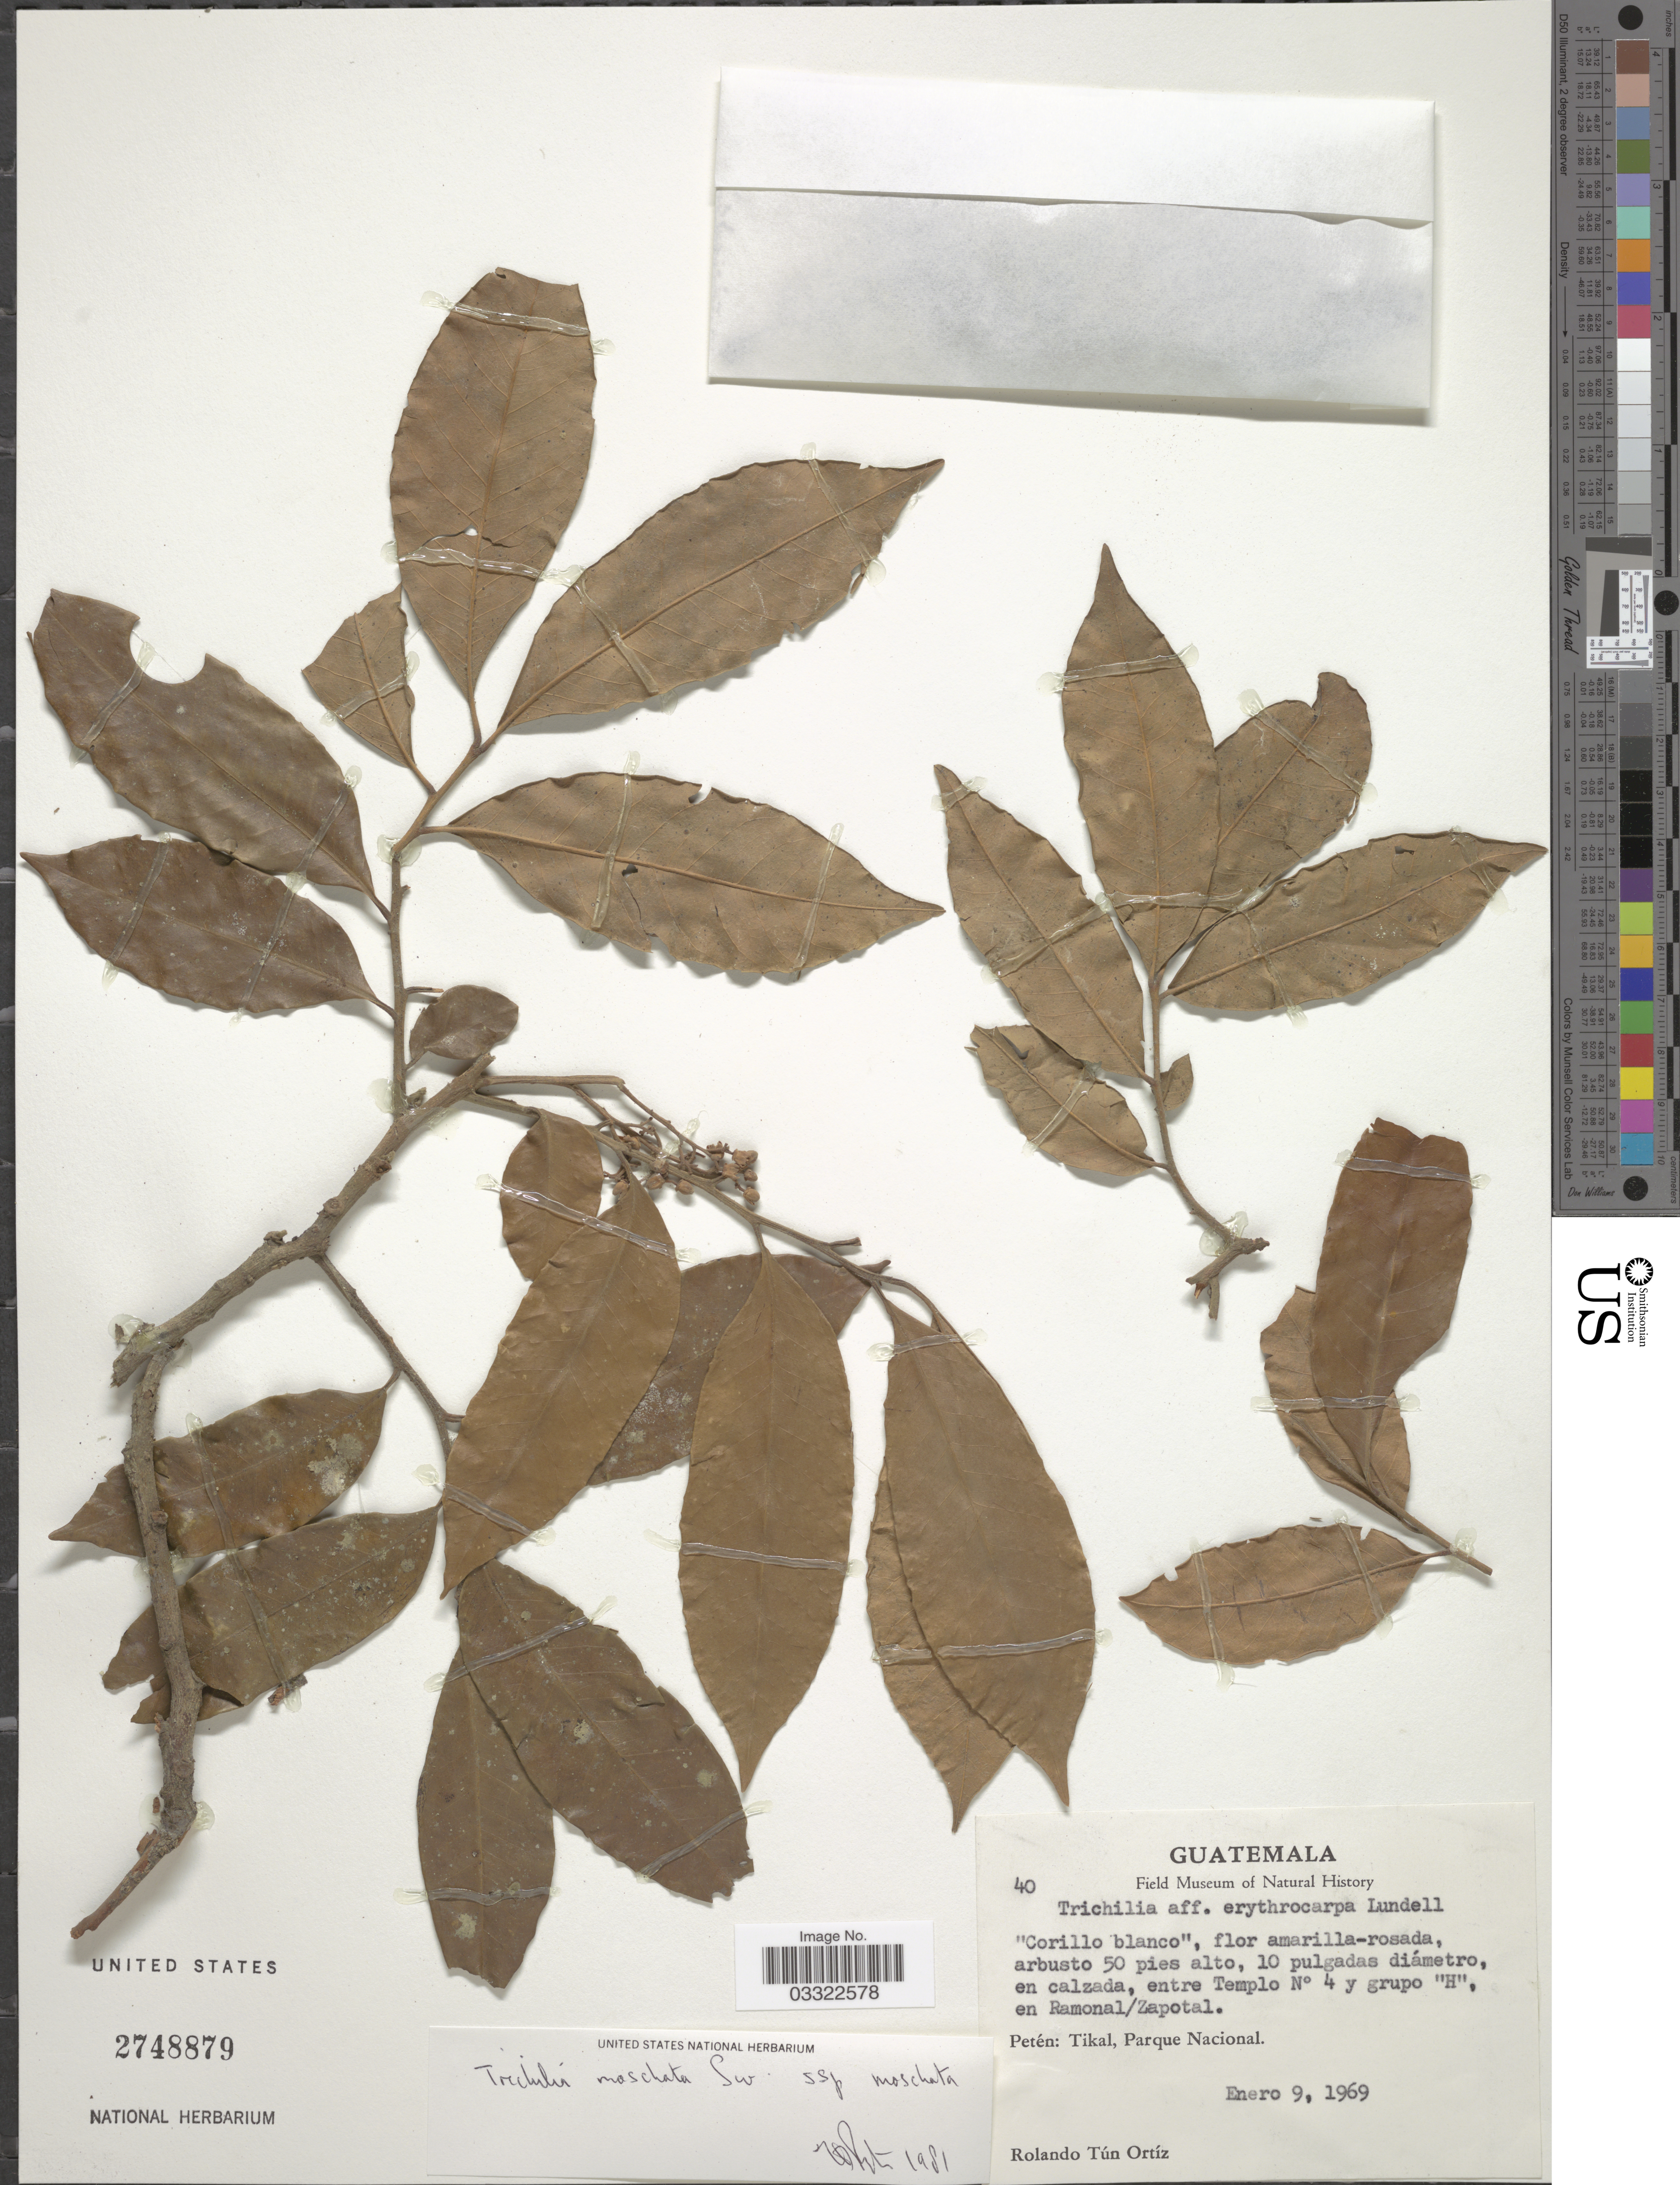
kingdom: Plantae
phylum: Tracheophyta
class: Magnoliopsida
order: Sapindales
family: Meliaceae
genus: Trichilia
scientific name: Trichilia moschata subsp. moschata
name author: Sw.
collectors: R. Tún Ortíz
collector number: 40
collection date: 1969-01-09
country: Guatemala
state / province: El Petén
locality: Petén: Tikal, Parque Nacional.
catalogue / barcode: US 2748879